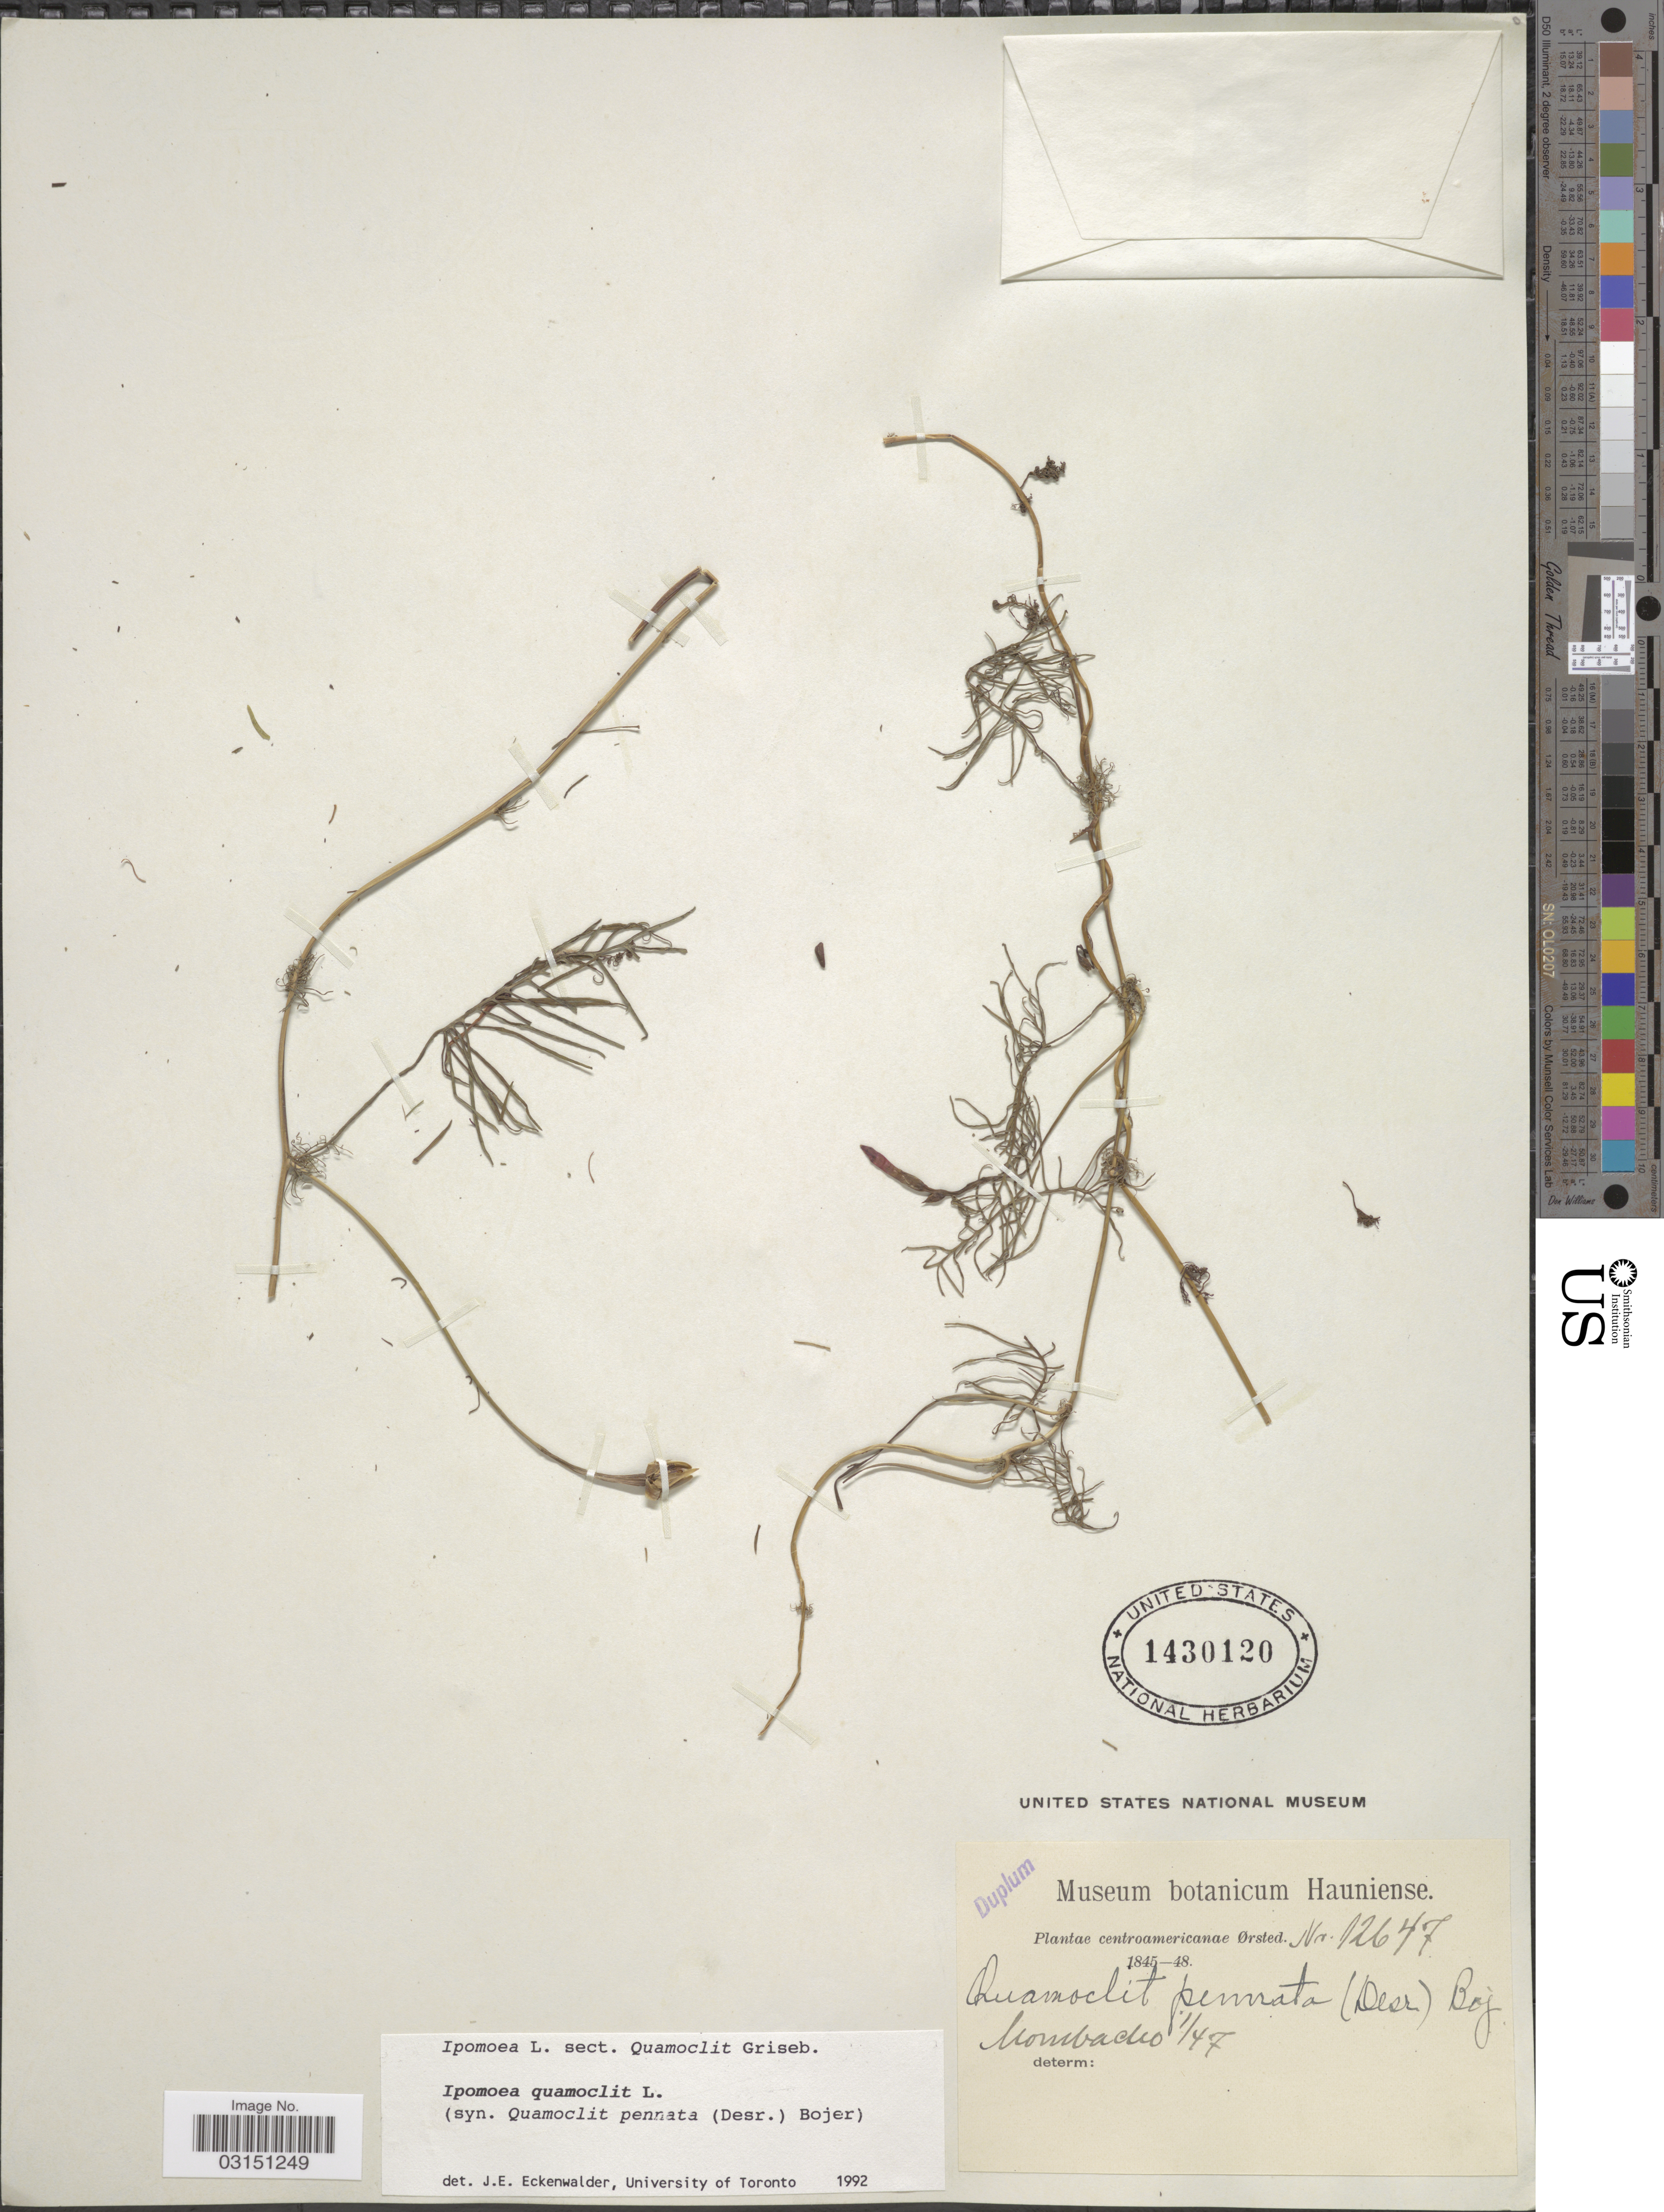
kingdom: Plantae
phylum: Tracheophyta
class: Magnoliopsida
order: Solanales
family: Convolvulaceae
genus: Ipomoea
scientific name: Ipomoea quamoclit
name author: L.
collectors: Ørsted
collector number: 12647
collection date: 1847-01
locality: Centroamericanæ, Nombadeo [interpreted].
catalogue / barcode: US 1430120